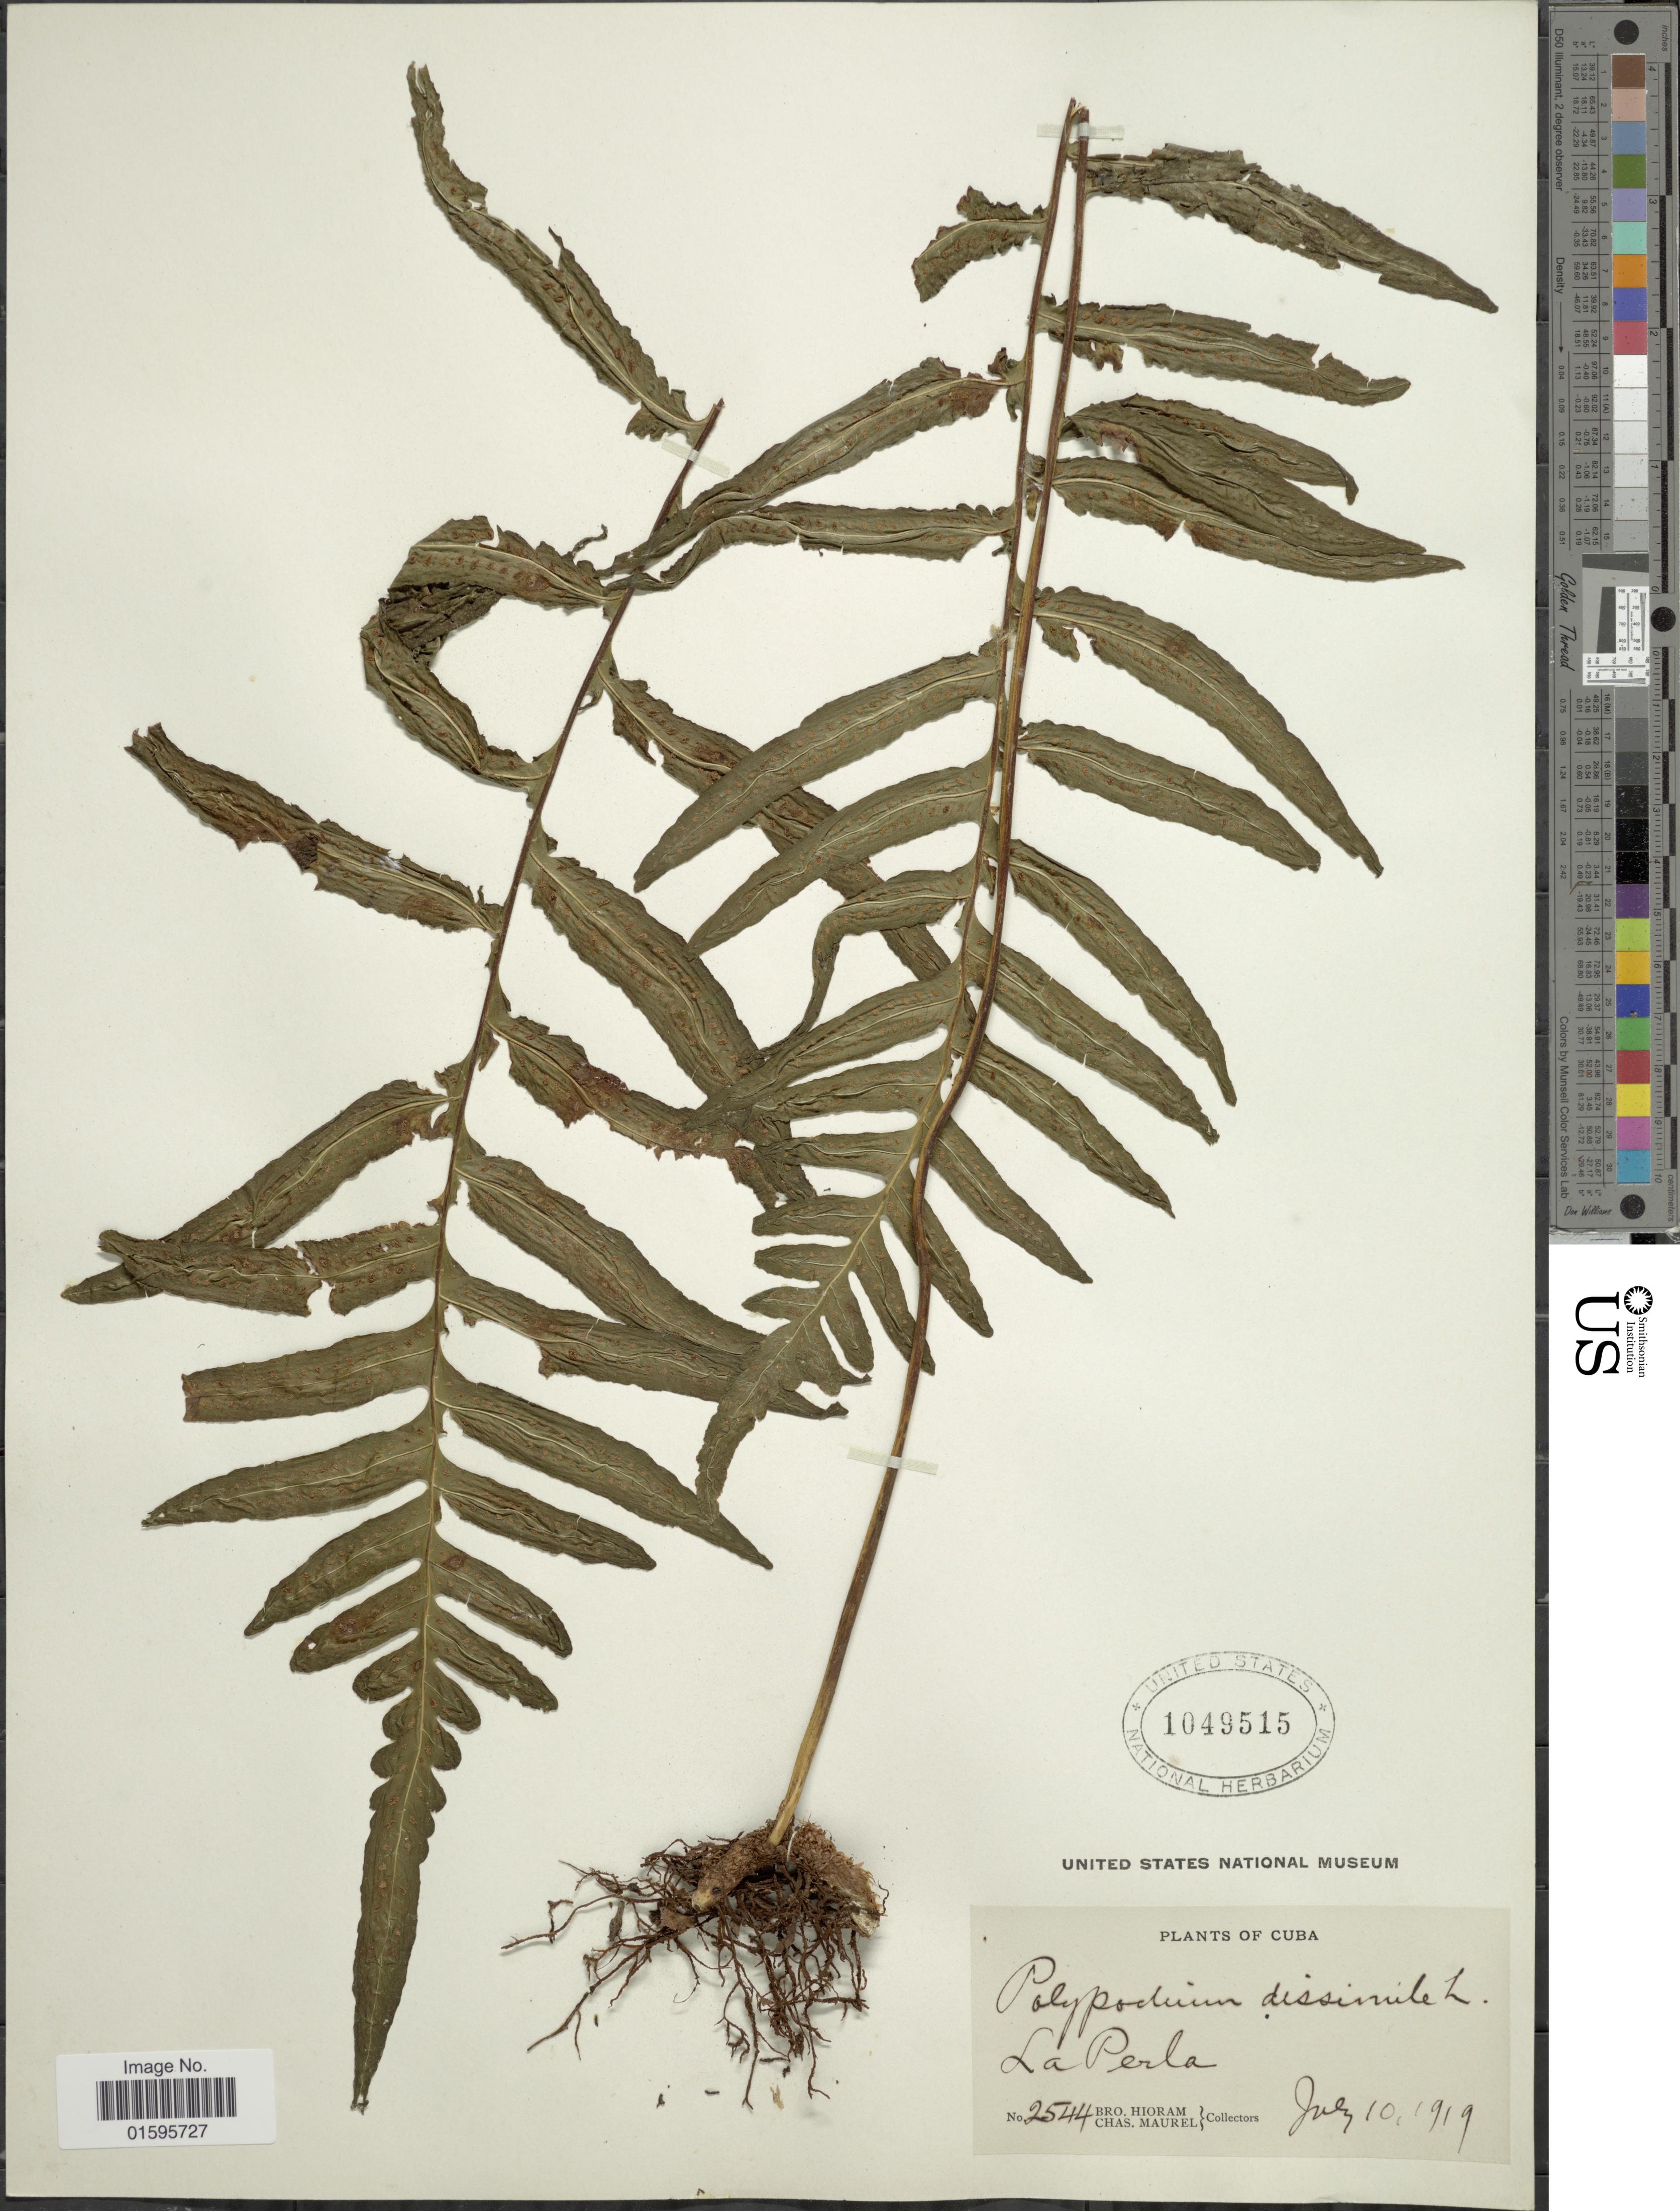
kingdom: Plantae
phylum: Tracheophyta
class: Polypodiopsida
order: Polypodiales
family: Polypodiaceae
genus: Polypodium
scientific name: Polypodium dulce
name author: Poir.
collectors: Bro. Hioram & C. Maurel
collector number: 2544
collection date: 1919-07-10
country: Cuba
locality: La Perla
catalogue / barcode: US 1049515